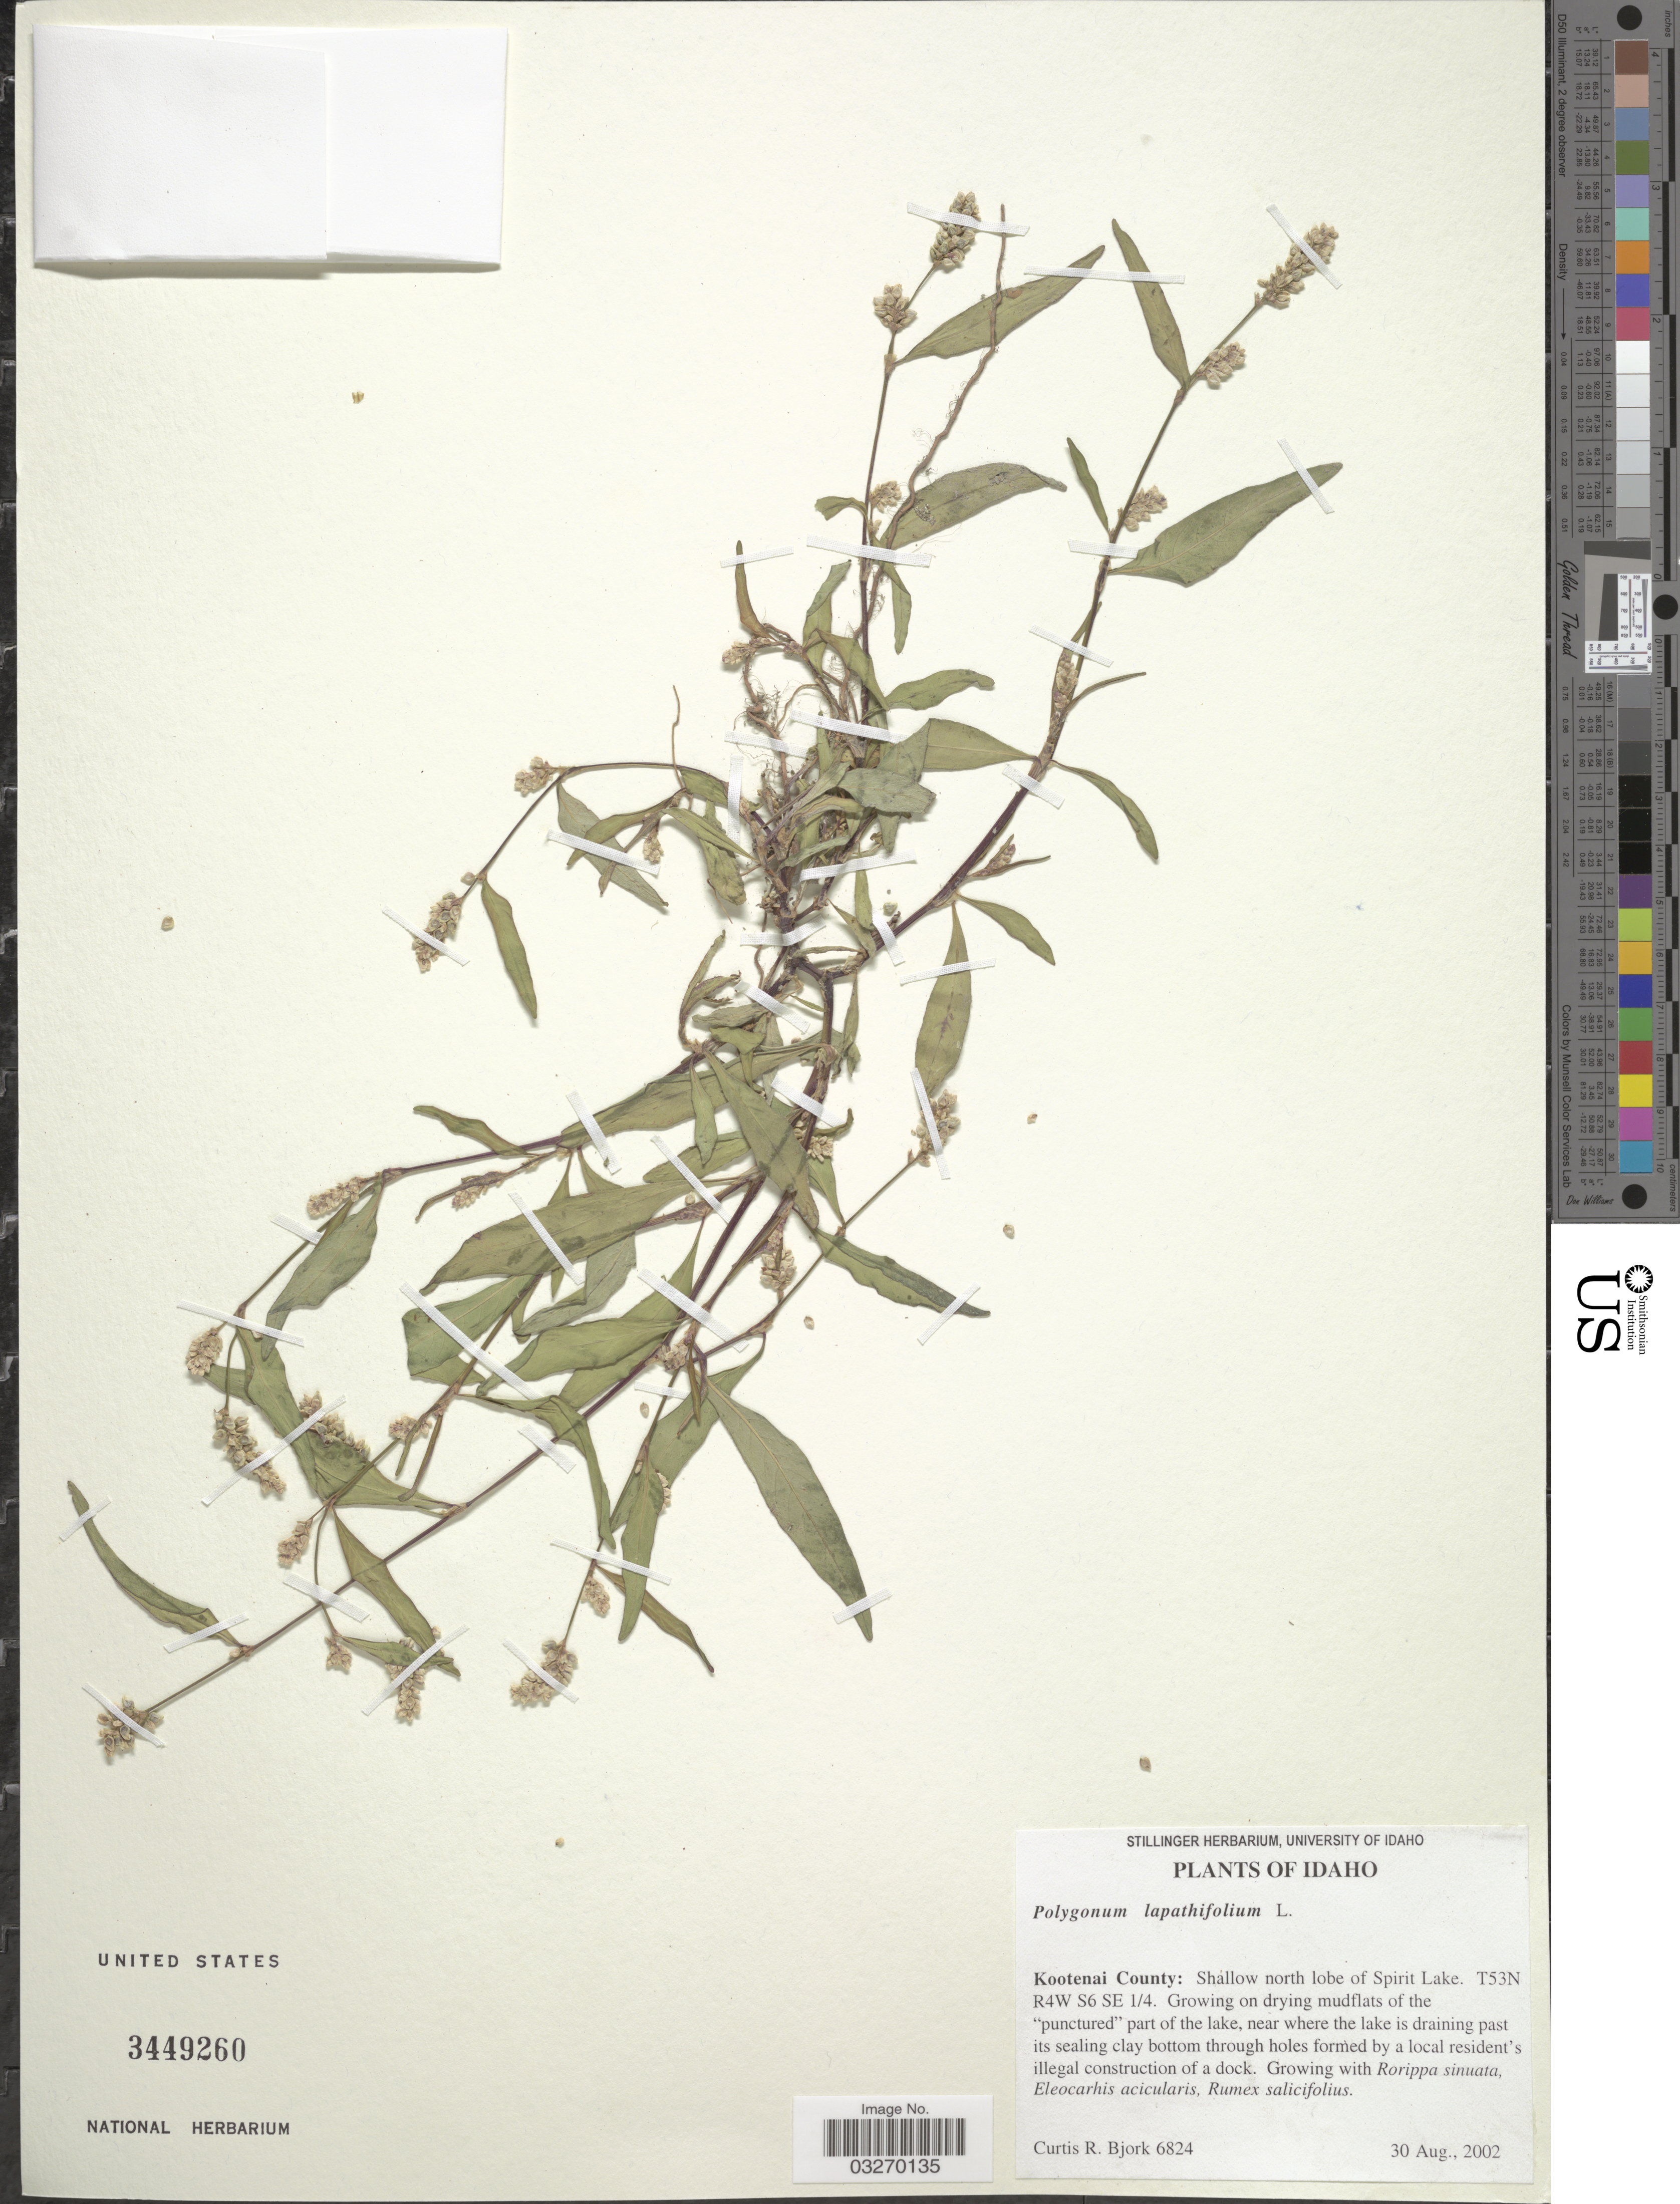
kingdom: Plantae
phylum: Tracheophyta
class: Magnoliopsida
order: Caryophyllales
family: Polygonaceae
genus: Persicaria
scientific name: Persicaria lapathifolia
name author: (L.) Delarbre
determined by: Atha, D. E.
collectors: C. Bjork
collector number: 6824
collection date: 2002-08-30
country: United States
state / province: Idaho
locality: Kootenai County: Shallow north lobe of Spirit Lake. T53N R4W S6 SE1/4.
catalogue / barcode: US 3449260